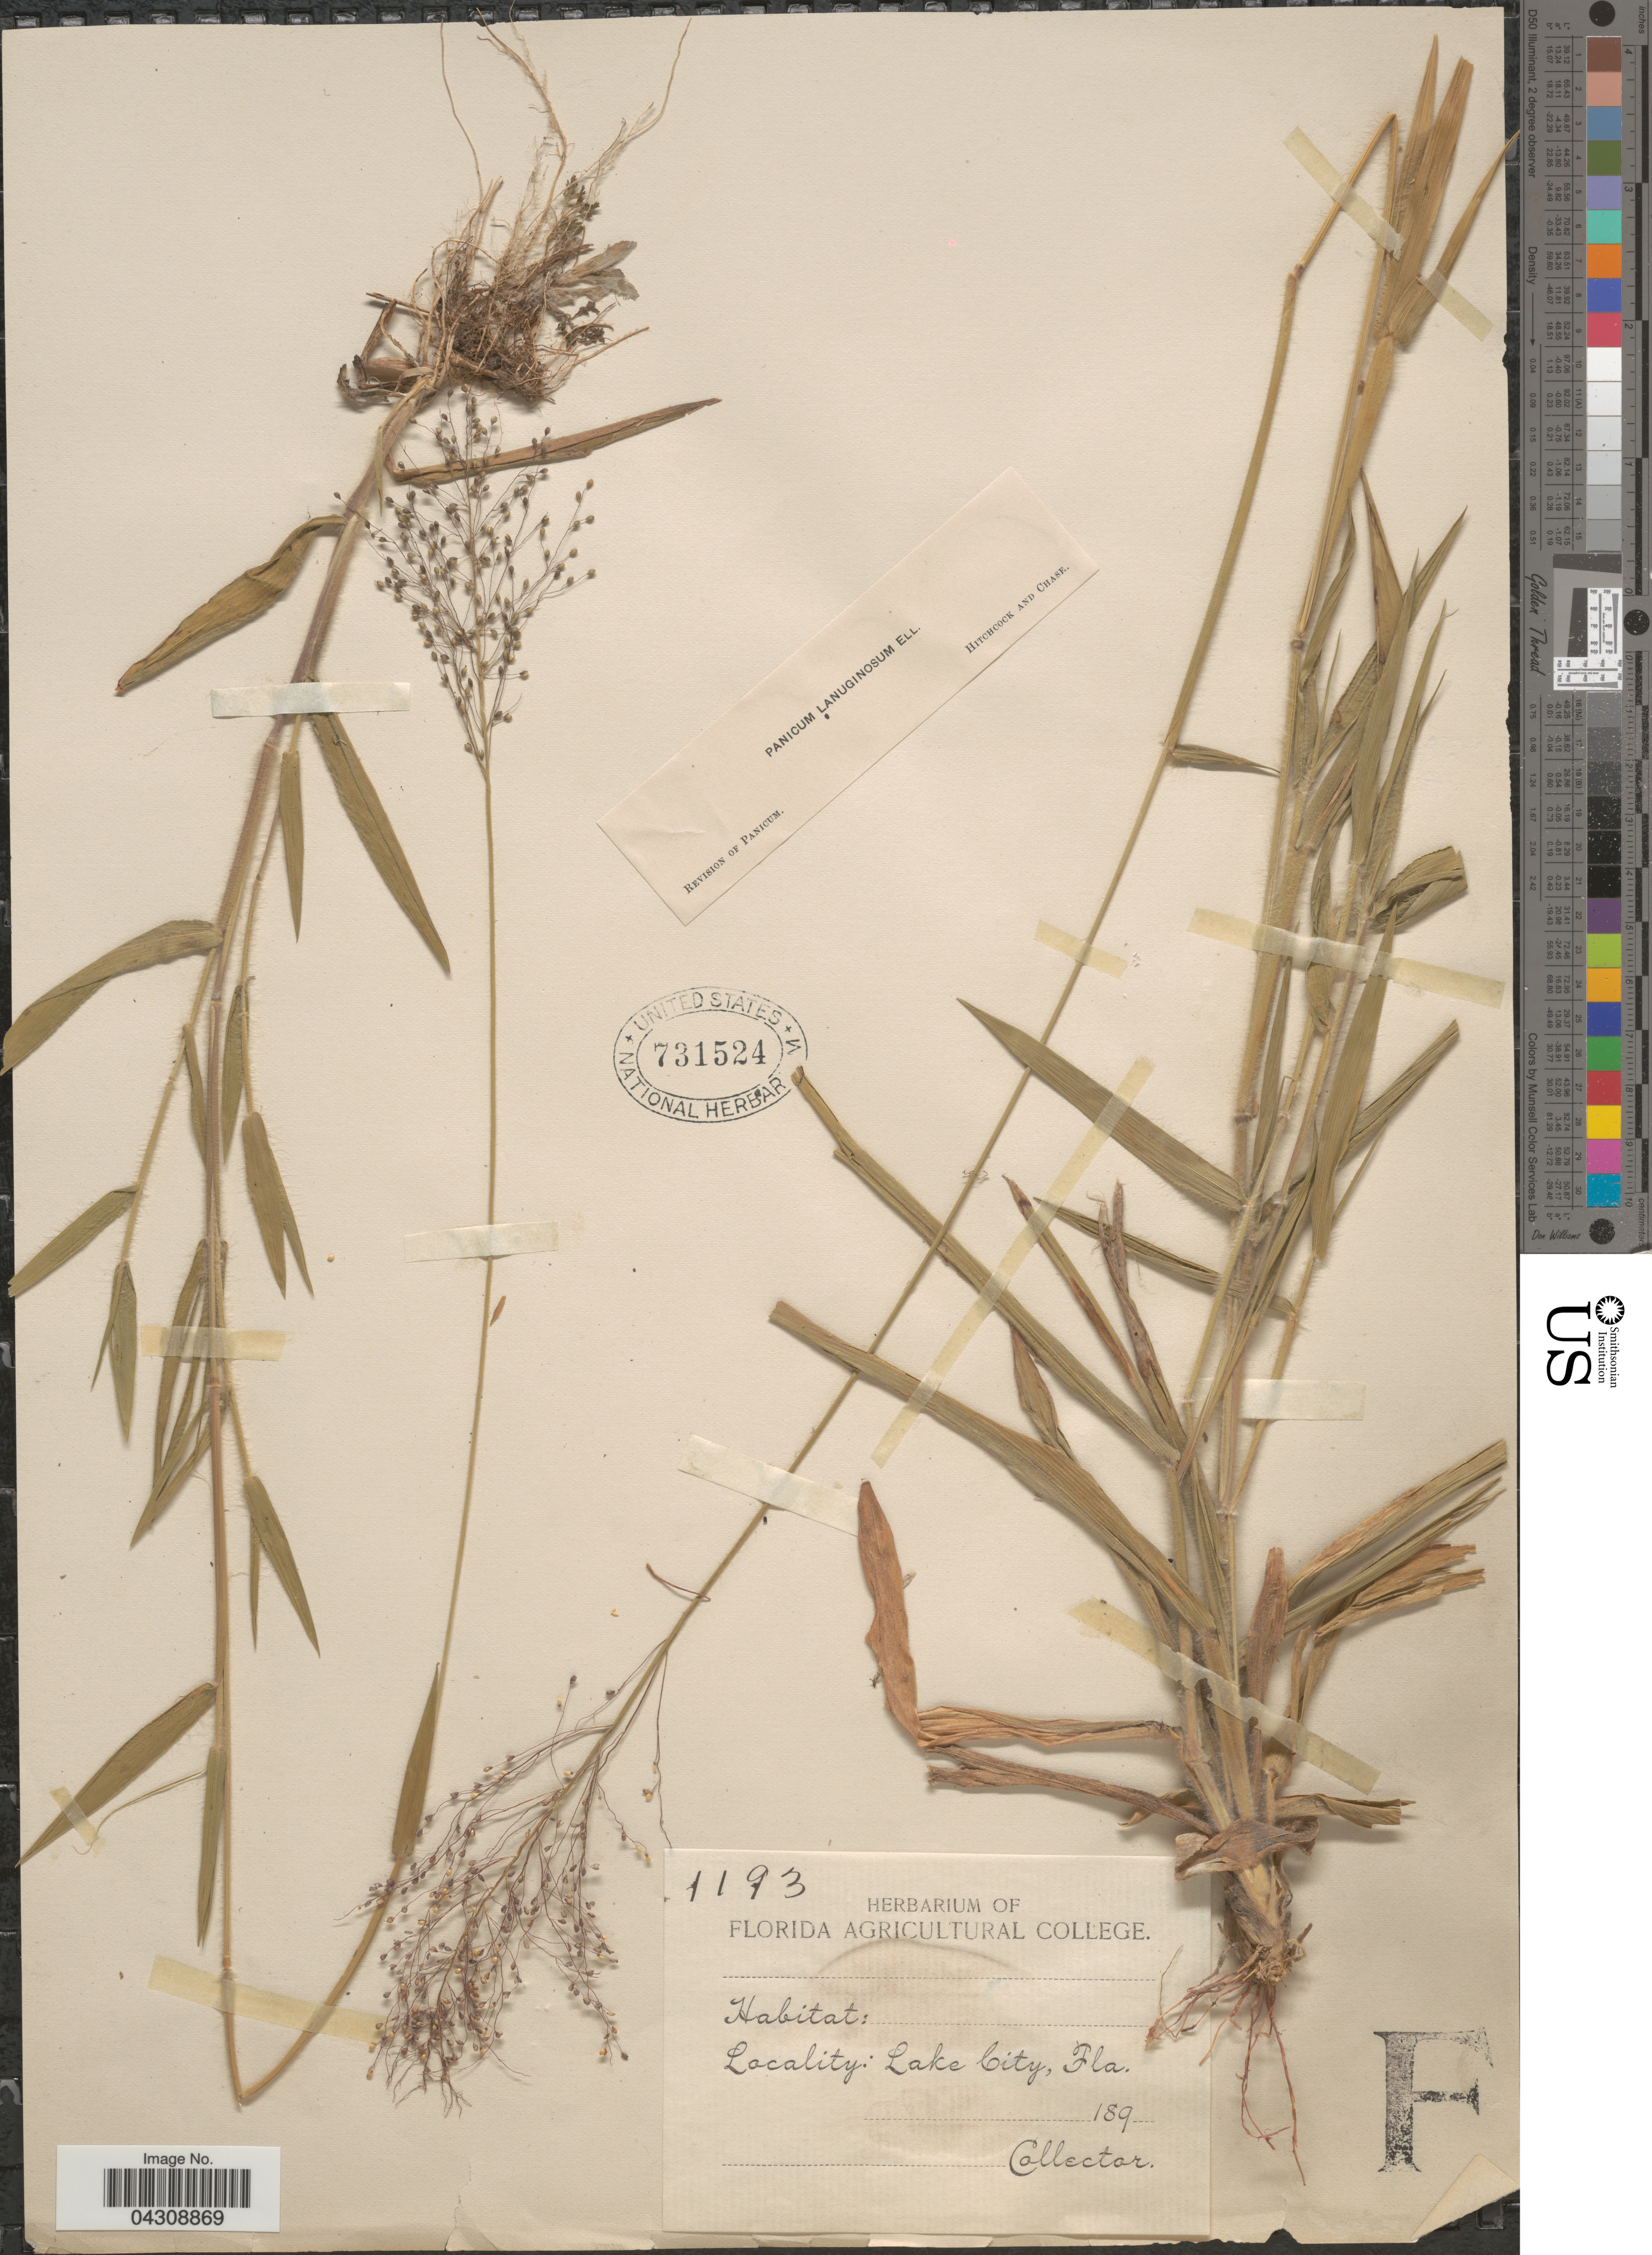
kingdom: Plantae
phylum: Tracheophyta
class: Liliopsida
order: Poales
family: Poaceae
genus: Dichanthelium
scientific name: Dichanthelium acuminatum var. acuminatum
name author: (Sw.) Gould & C.A. Clark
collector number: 1193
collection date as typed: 189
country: United States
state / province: Florida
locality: Lake City.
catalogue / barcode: US 731524